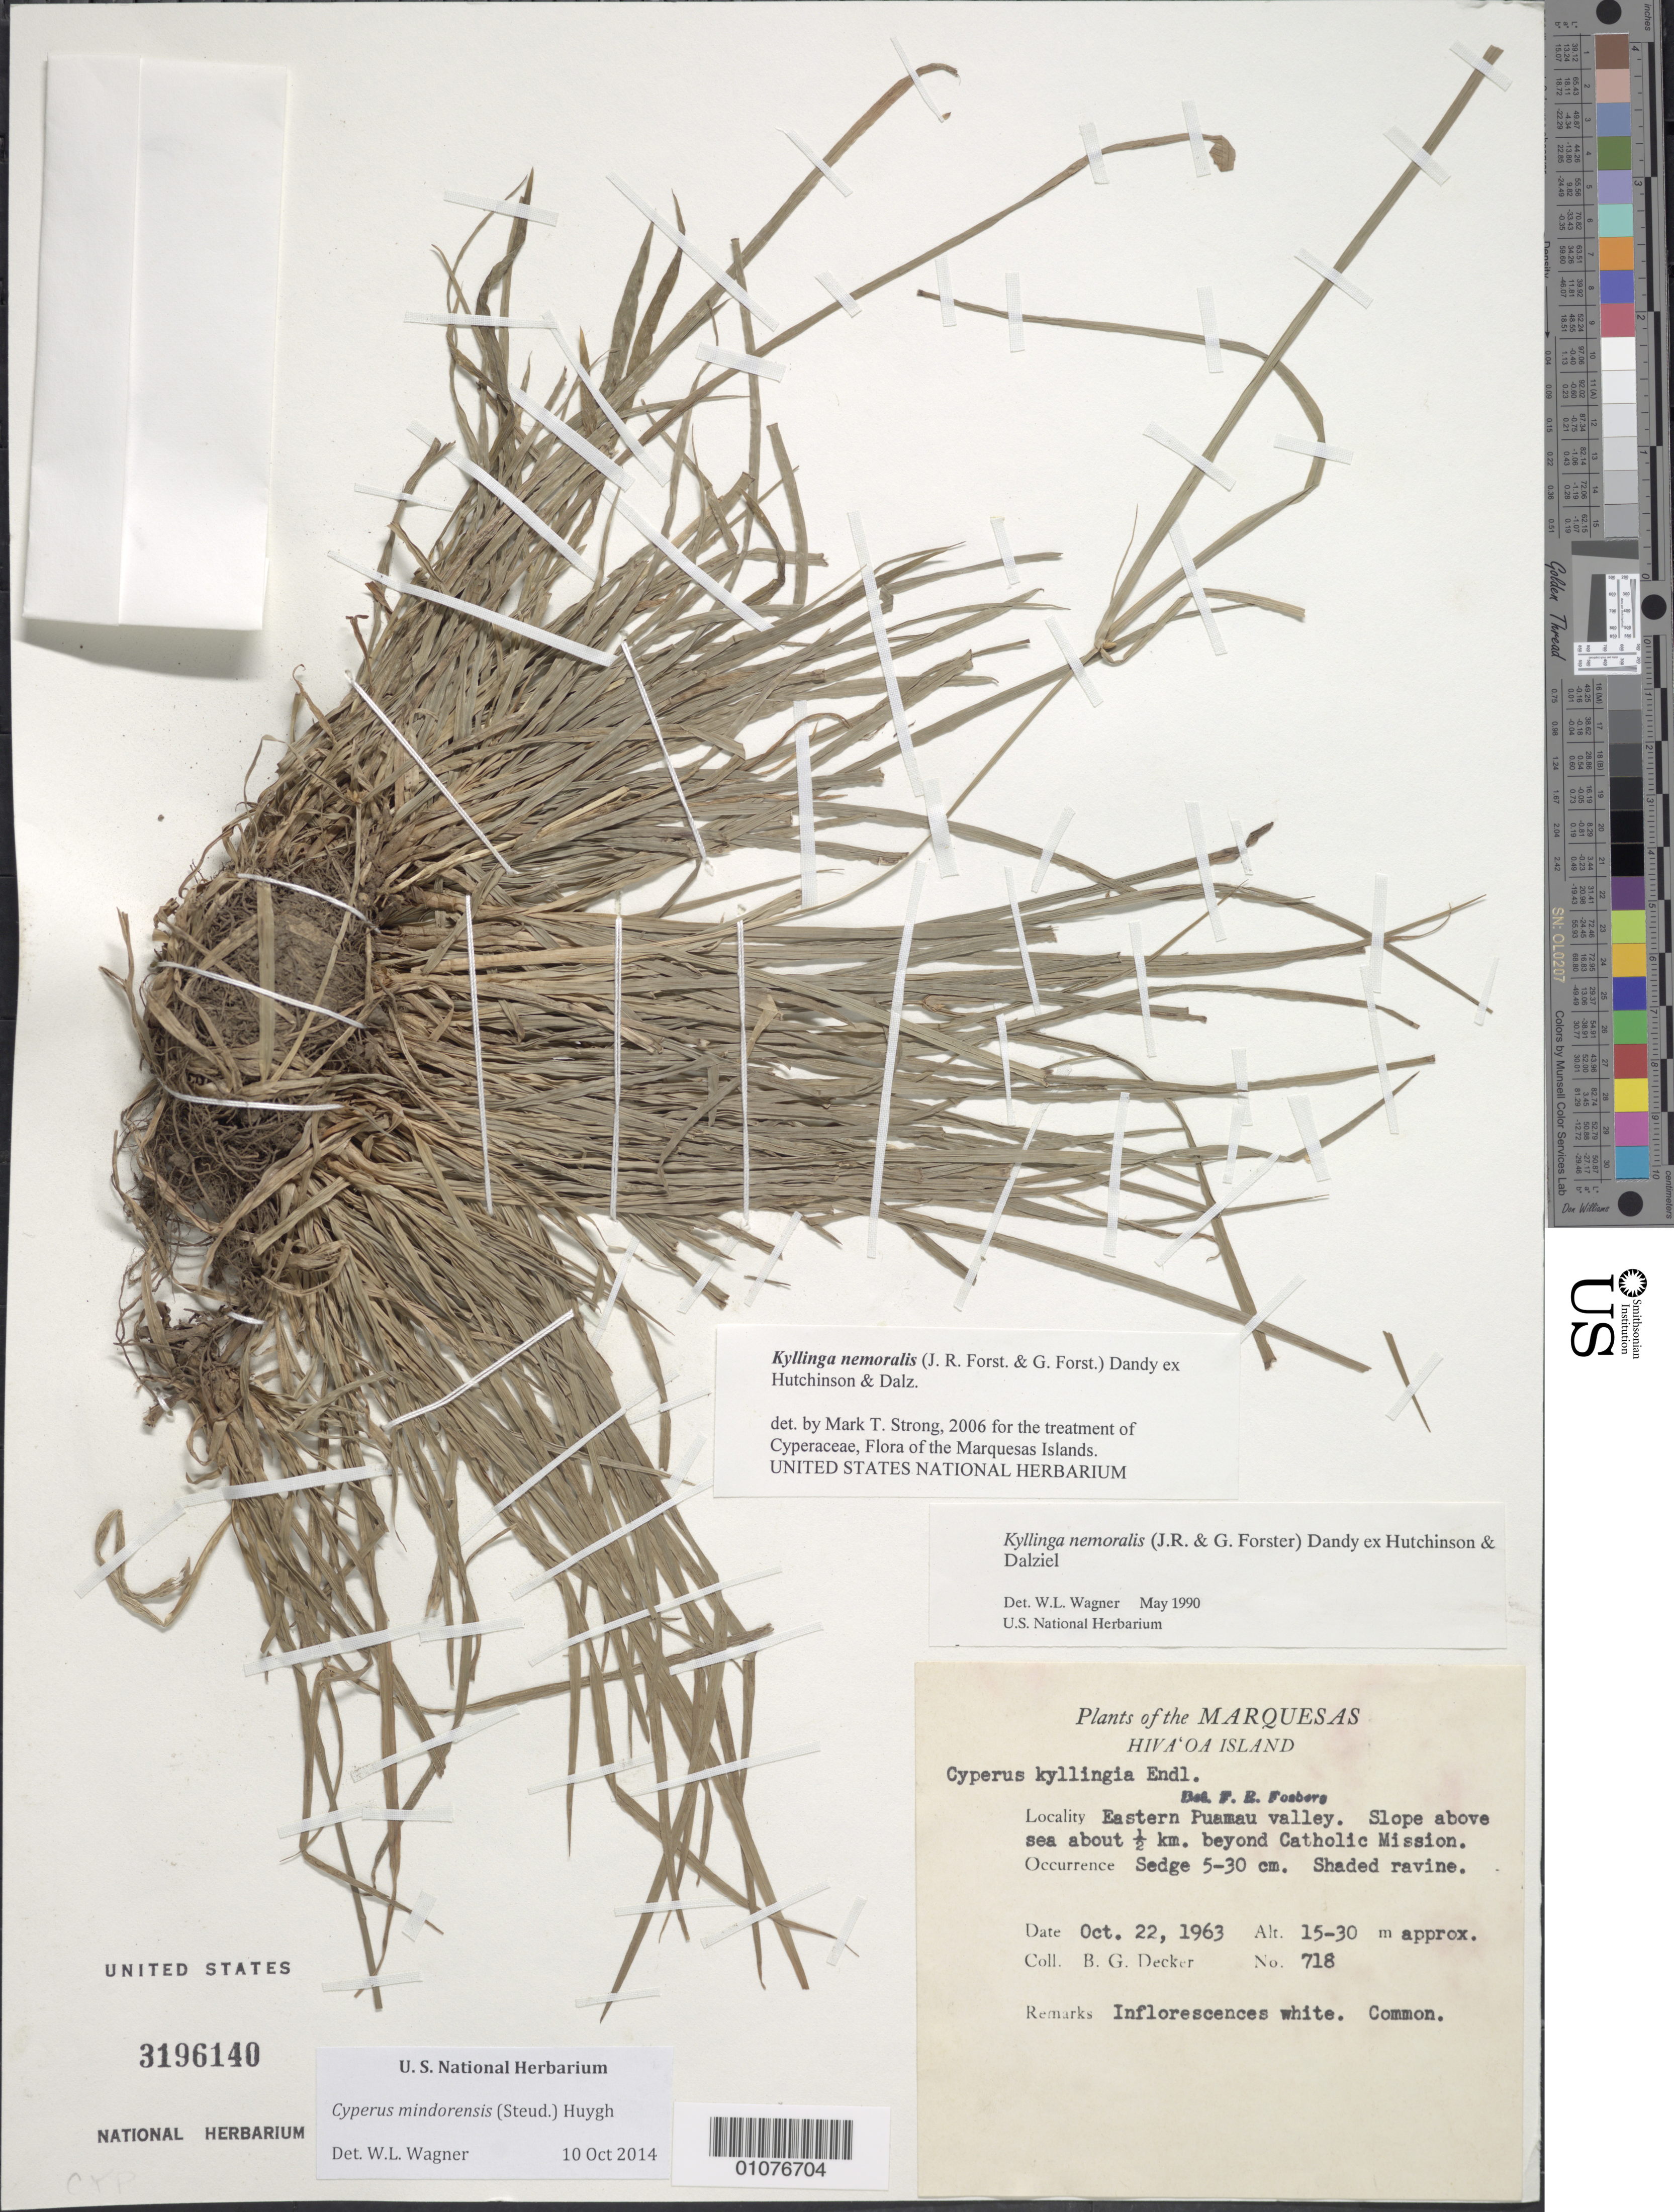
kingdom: Plantae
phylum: Tracheophyta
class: Liliopsida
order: Poales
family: Cyperaceae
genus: Cyperus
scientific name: Cyperus mindorensis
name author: (Steud.) Huygh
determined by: Lorence, David H., (PTBG), National Tropical Botanical Garden (UNITED STATES)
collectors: B. G. Decker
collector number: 718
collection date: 1963-10-22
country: French Polynesia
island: Hiva Oa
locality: E Puamau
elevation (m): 15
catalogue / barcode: US 3196140